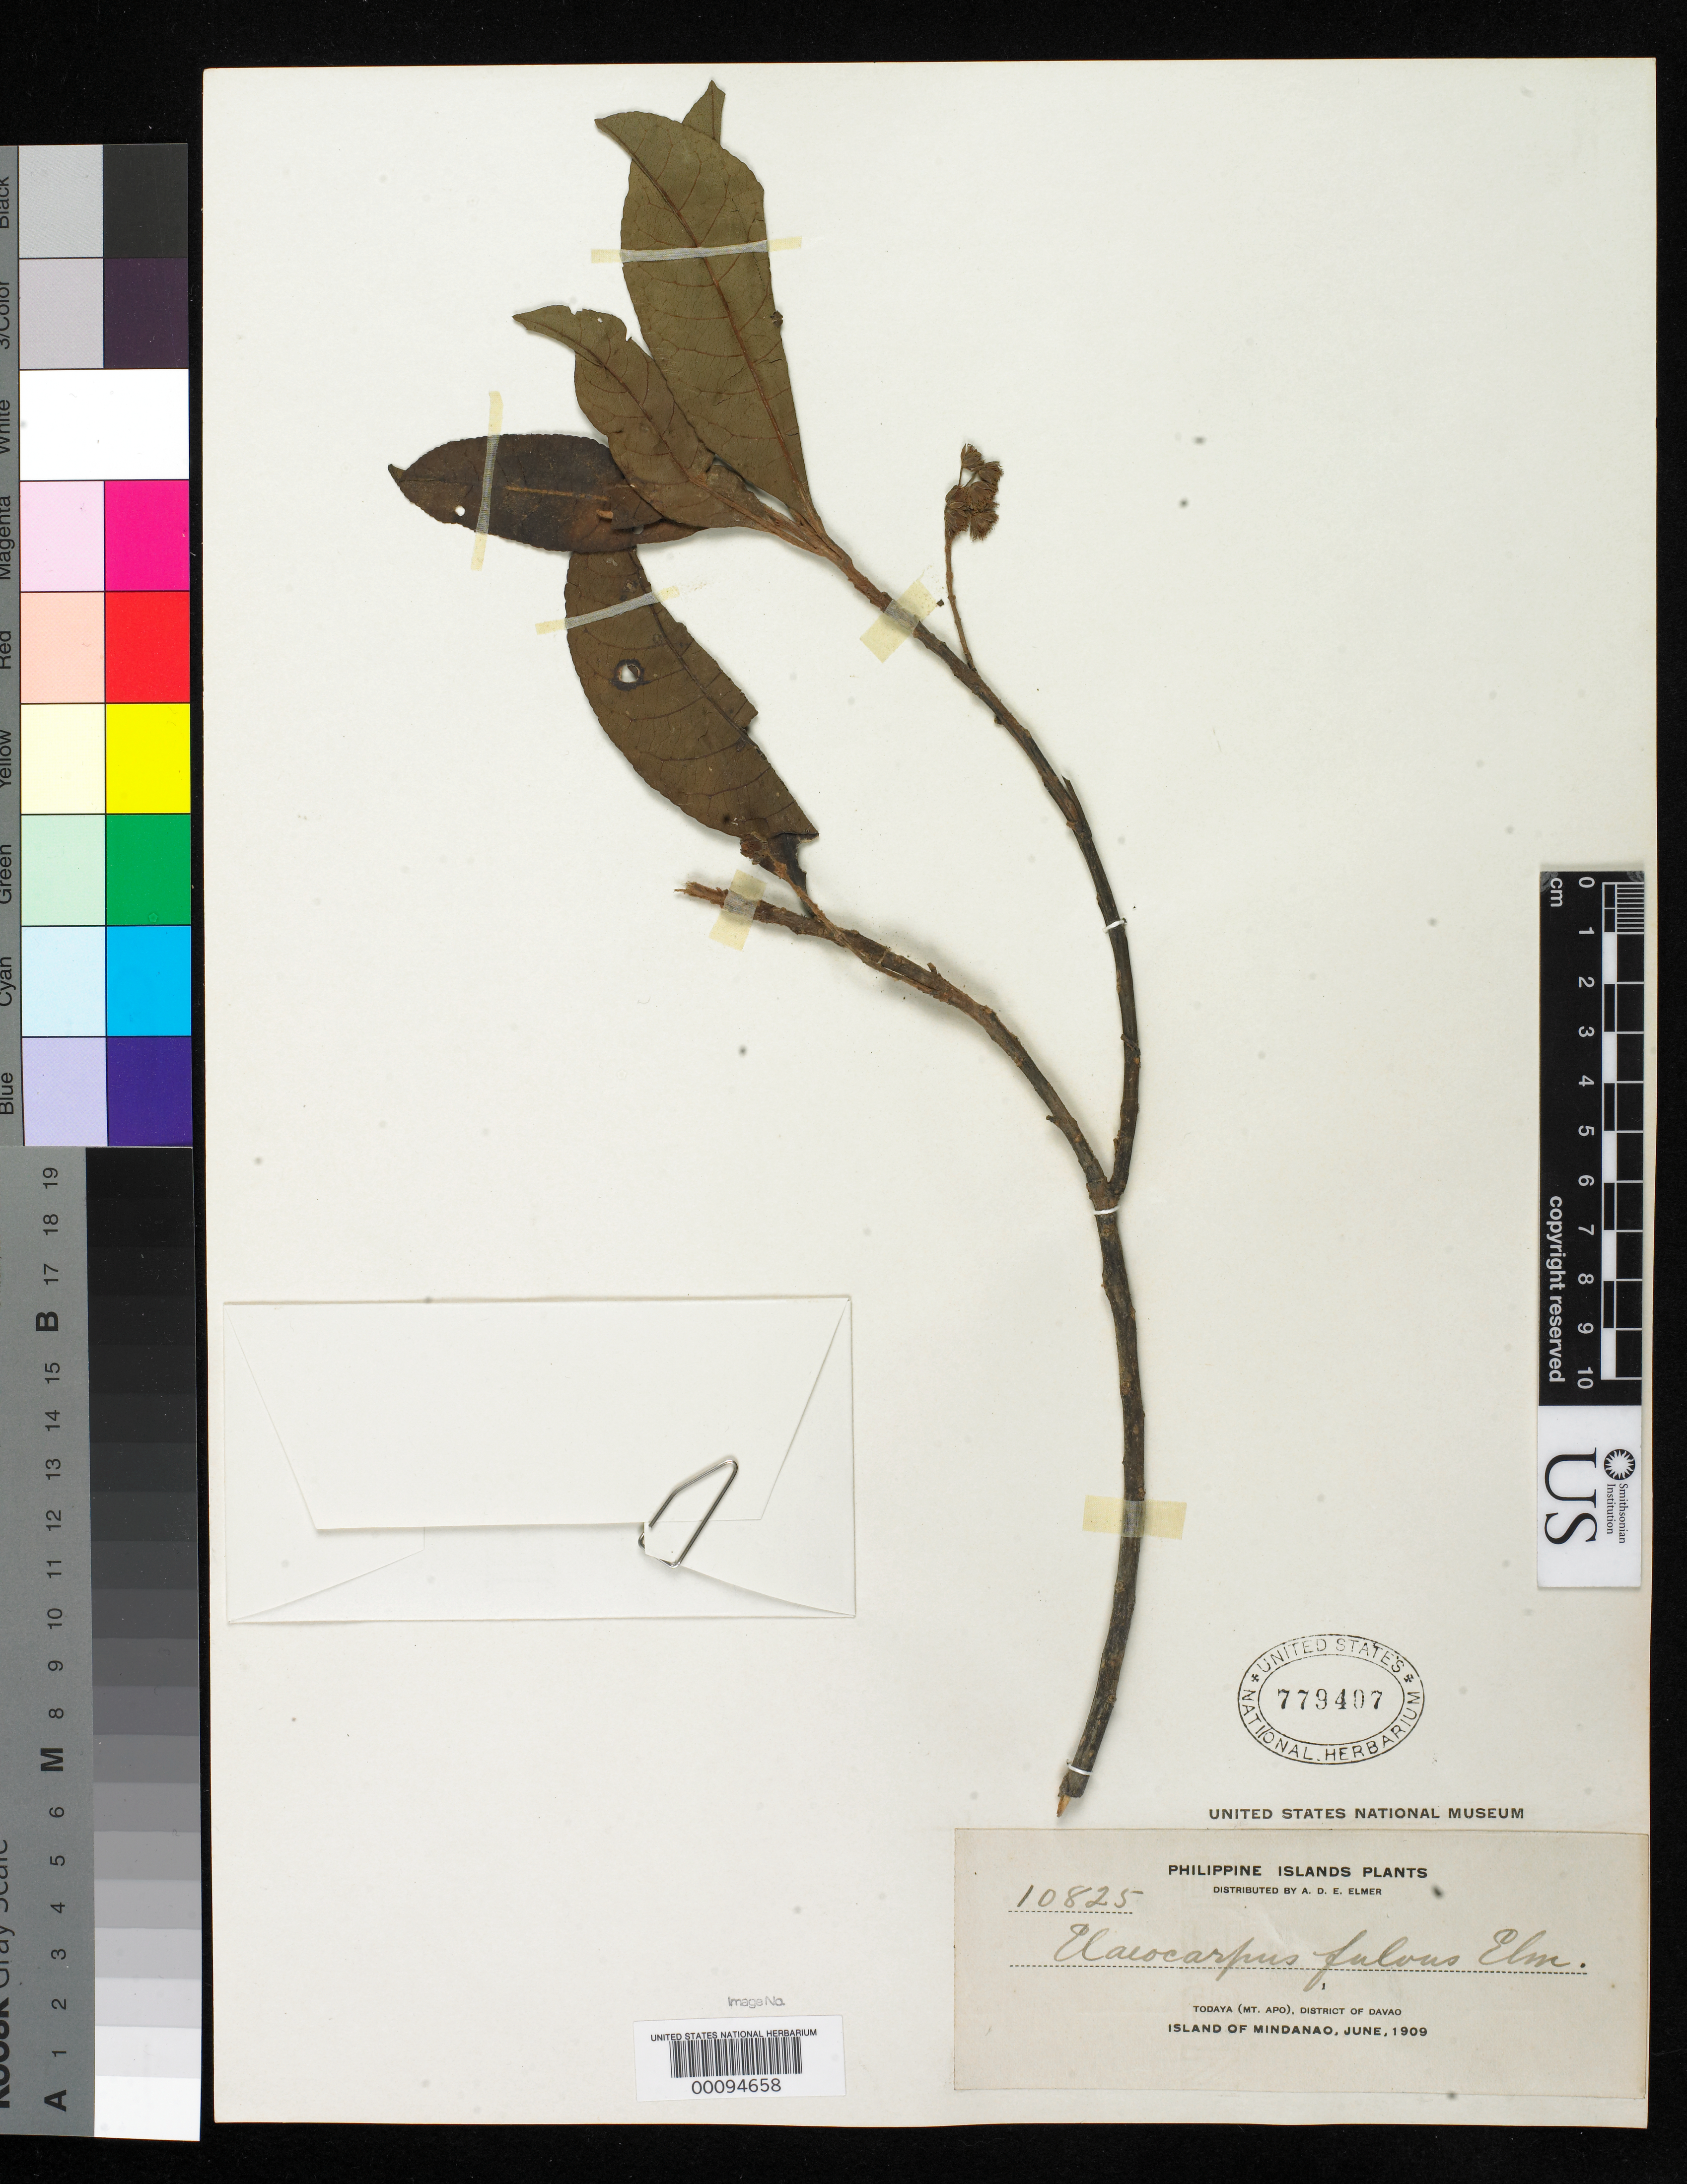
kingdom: Plantae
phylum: Tracheophyta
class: Magnoliopsida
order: Oxalidales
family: Elaeocarpaceae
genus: Elaeocarpus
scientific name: Elaeocarpus fulvus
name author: Elmer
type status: Isotype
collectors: A. D. E. Elmer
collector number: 10825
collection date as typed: Jun 1909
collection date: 1909-06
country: Philippines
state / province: Davao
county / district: Davao del Sur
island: Mindanao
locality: Todaya (Mt. Apo).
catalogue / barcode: US 779407